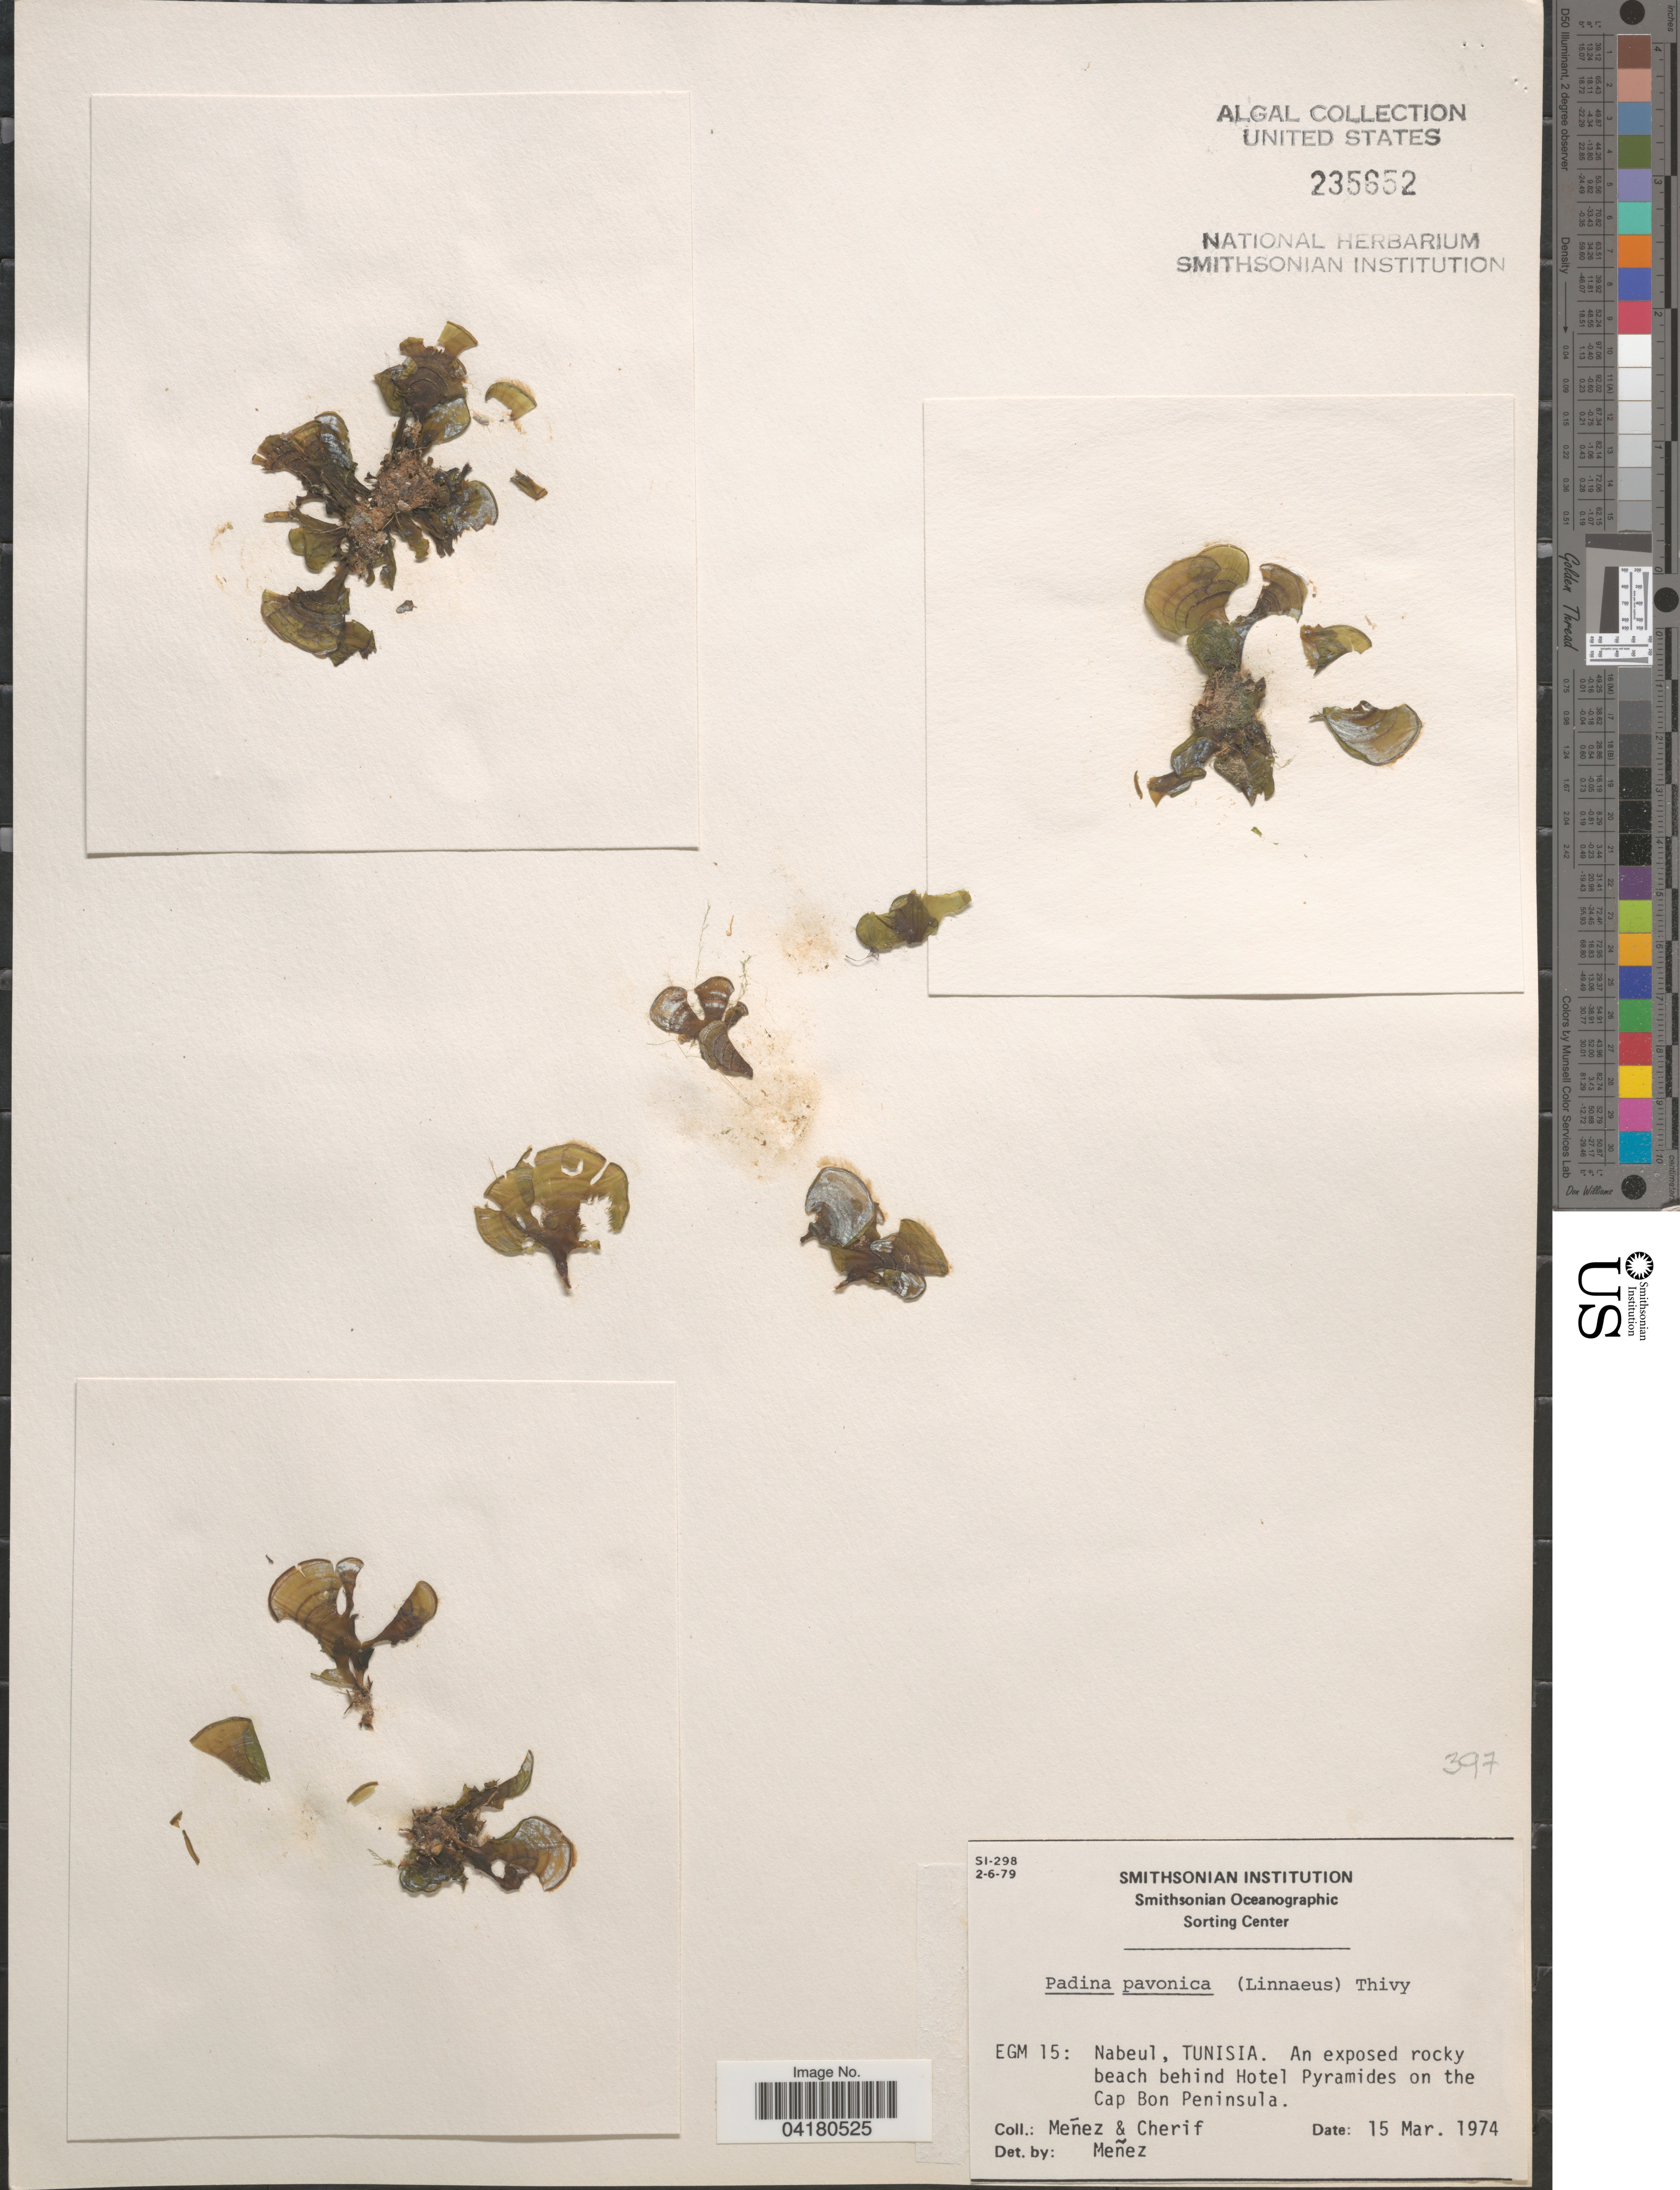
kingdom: Chromista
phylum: Ochrophyta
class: Phaeophyceae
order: Dictyotales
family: Dictyotaceae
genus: Padina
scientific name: Padina pavonica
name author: (L.) Thivy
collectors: Menez & -. Cherif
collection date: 1974-03-15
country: Tunisia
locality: EGM 15: Nabeul, Tunisia. An exposed rocky beach Hotel Pyramides on the Cap Bon Peninsula.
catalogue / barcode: US 235652